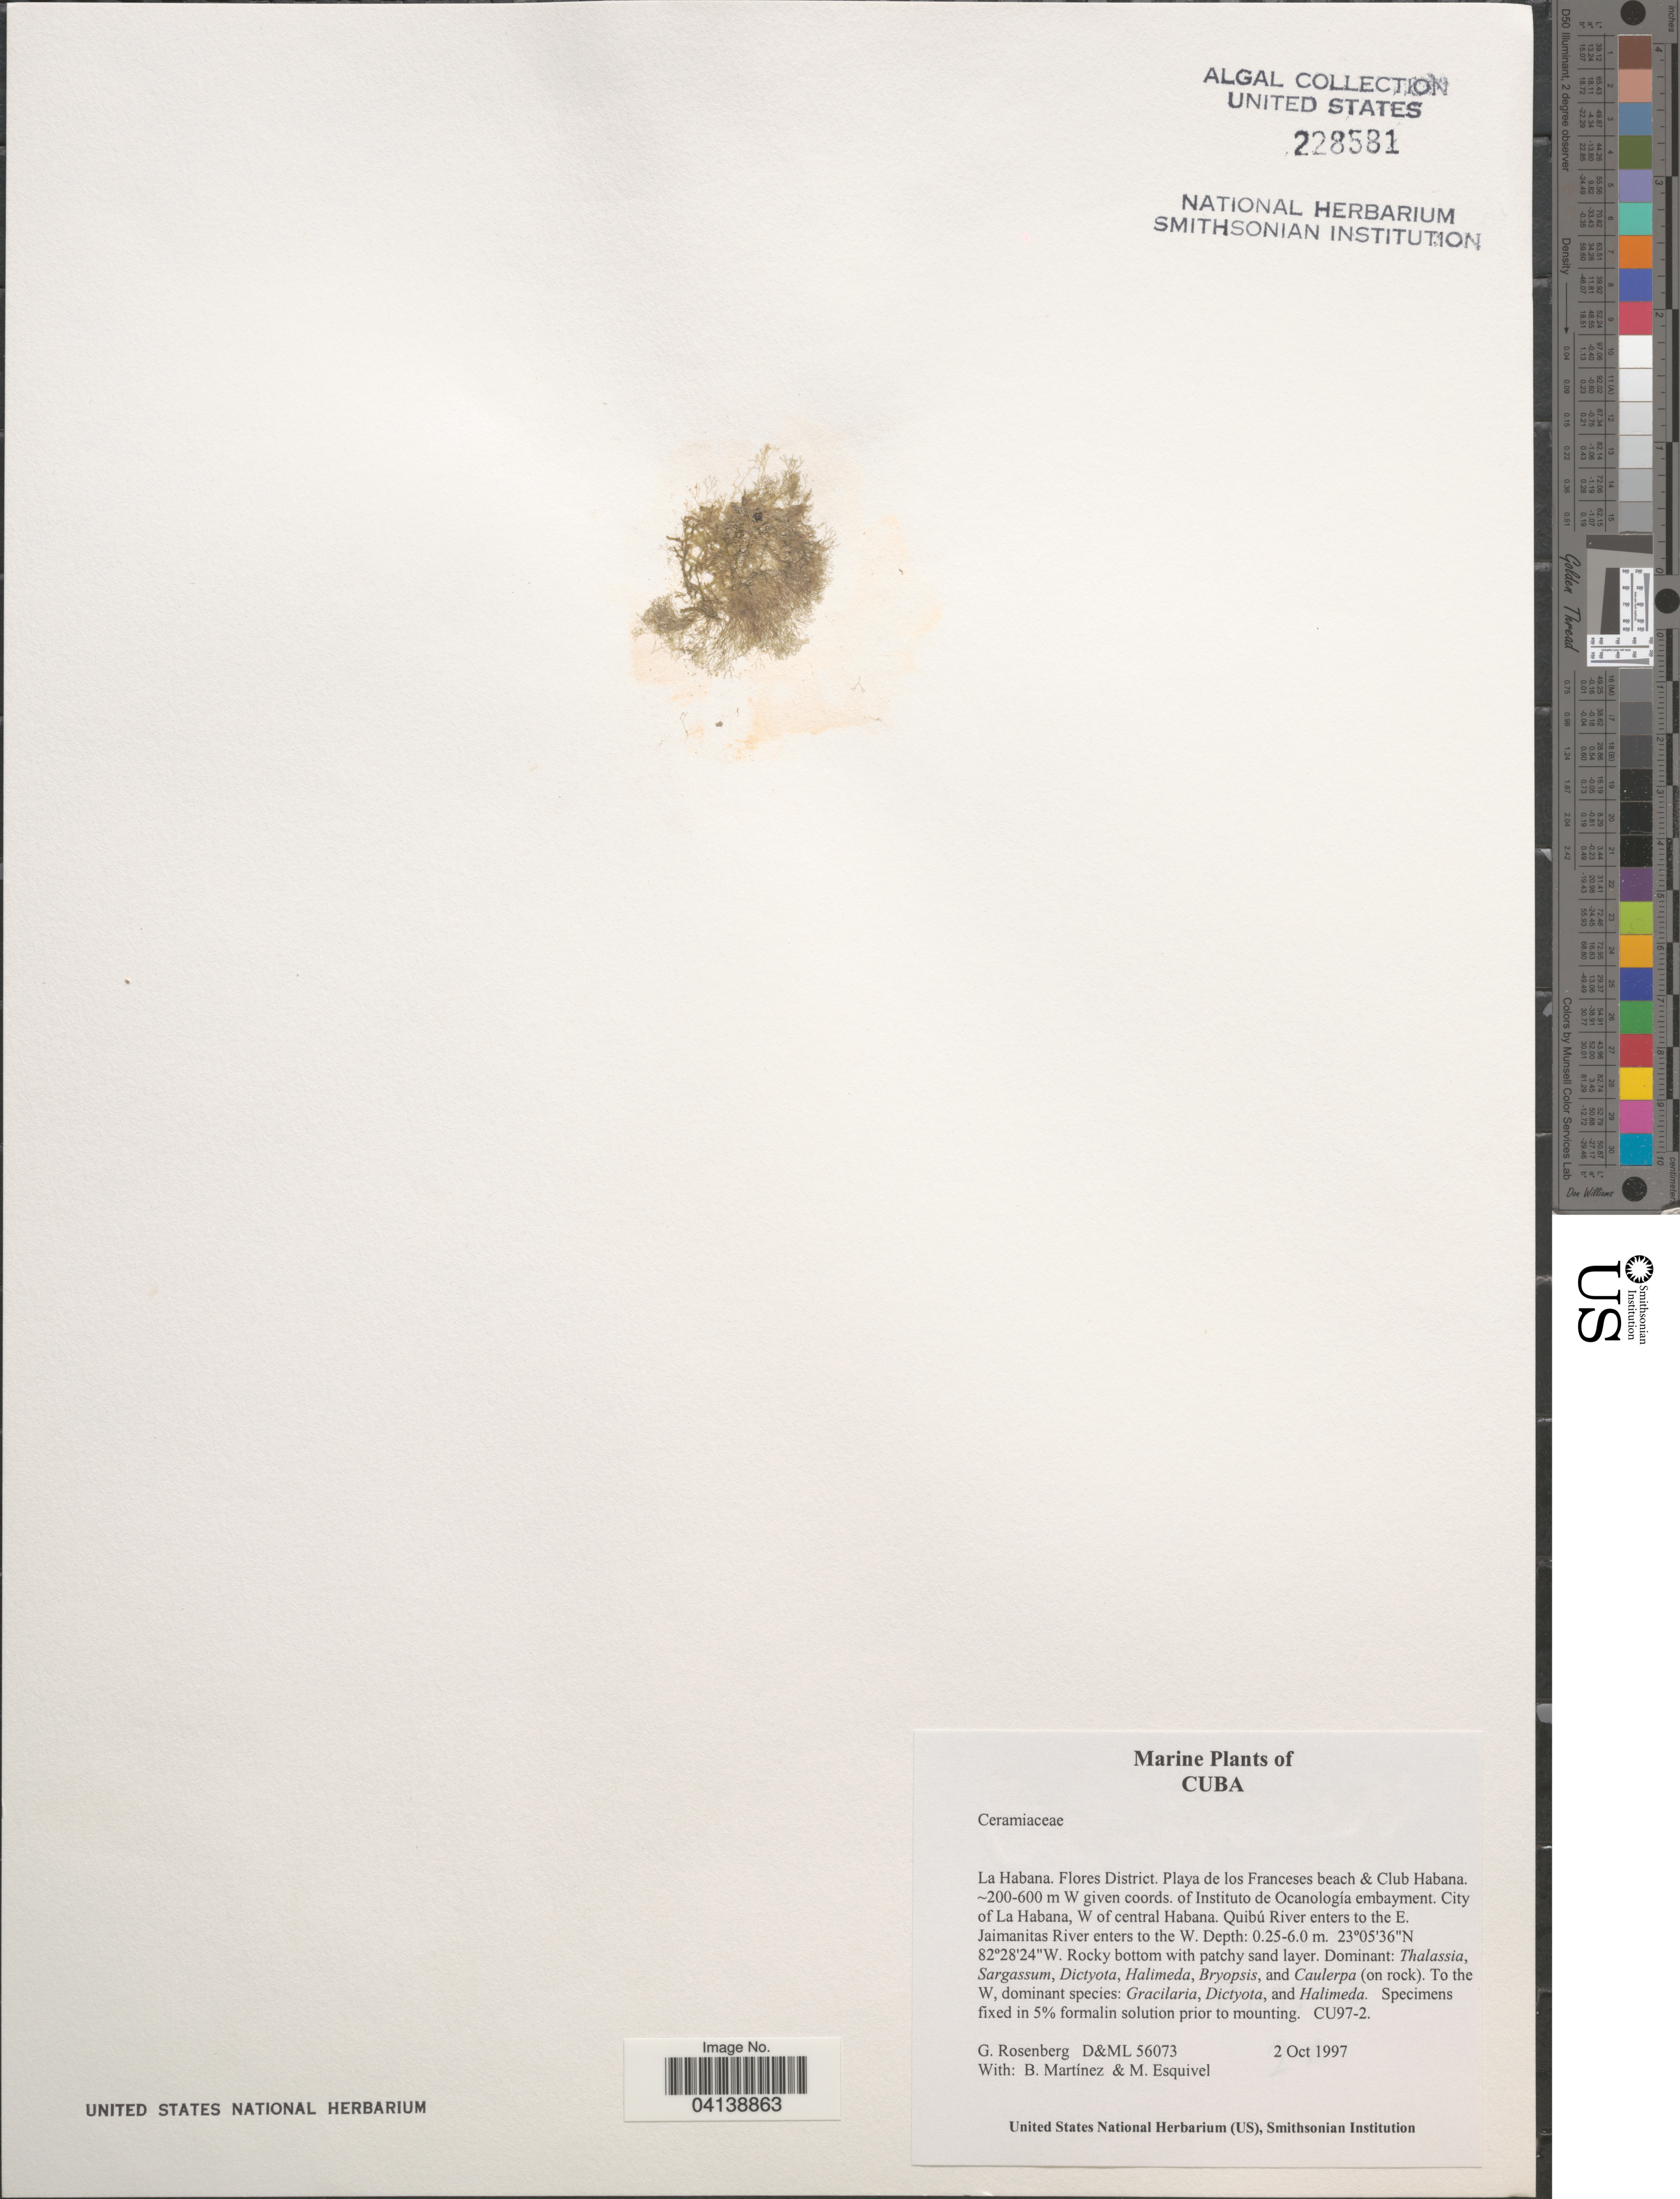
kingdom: Plantae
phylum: Rhodophyta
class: Florideophyceae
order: Ceramiales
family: Ceramiaceae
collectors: G. Rosenberg, B. Martinez & M. Esquivel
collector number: D&ML56073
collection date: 1997-10-02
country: Cuba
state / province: La Habana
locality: Flores District. Playa de los Franceses beach & Club Habana. W given coords. of Instituto de Oceanología embayment. City of La Habana, W of central Havana. Quibú River enters to the E. Jaimanitas River enters to the W.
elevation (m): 200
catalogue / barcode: US 228581